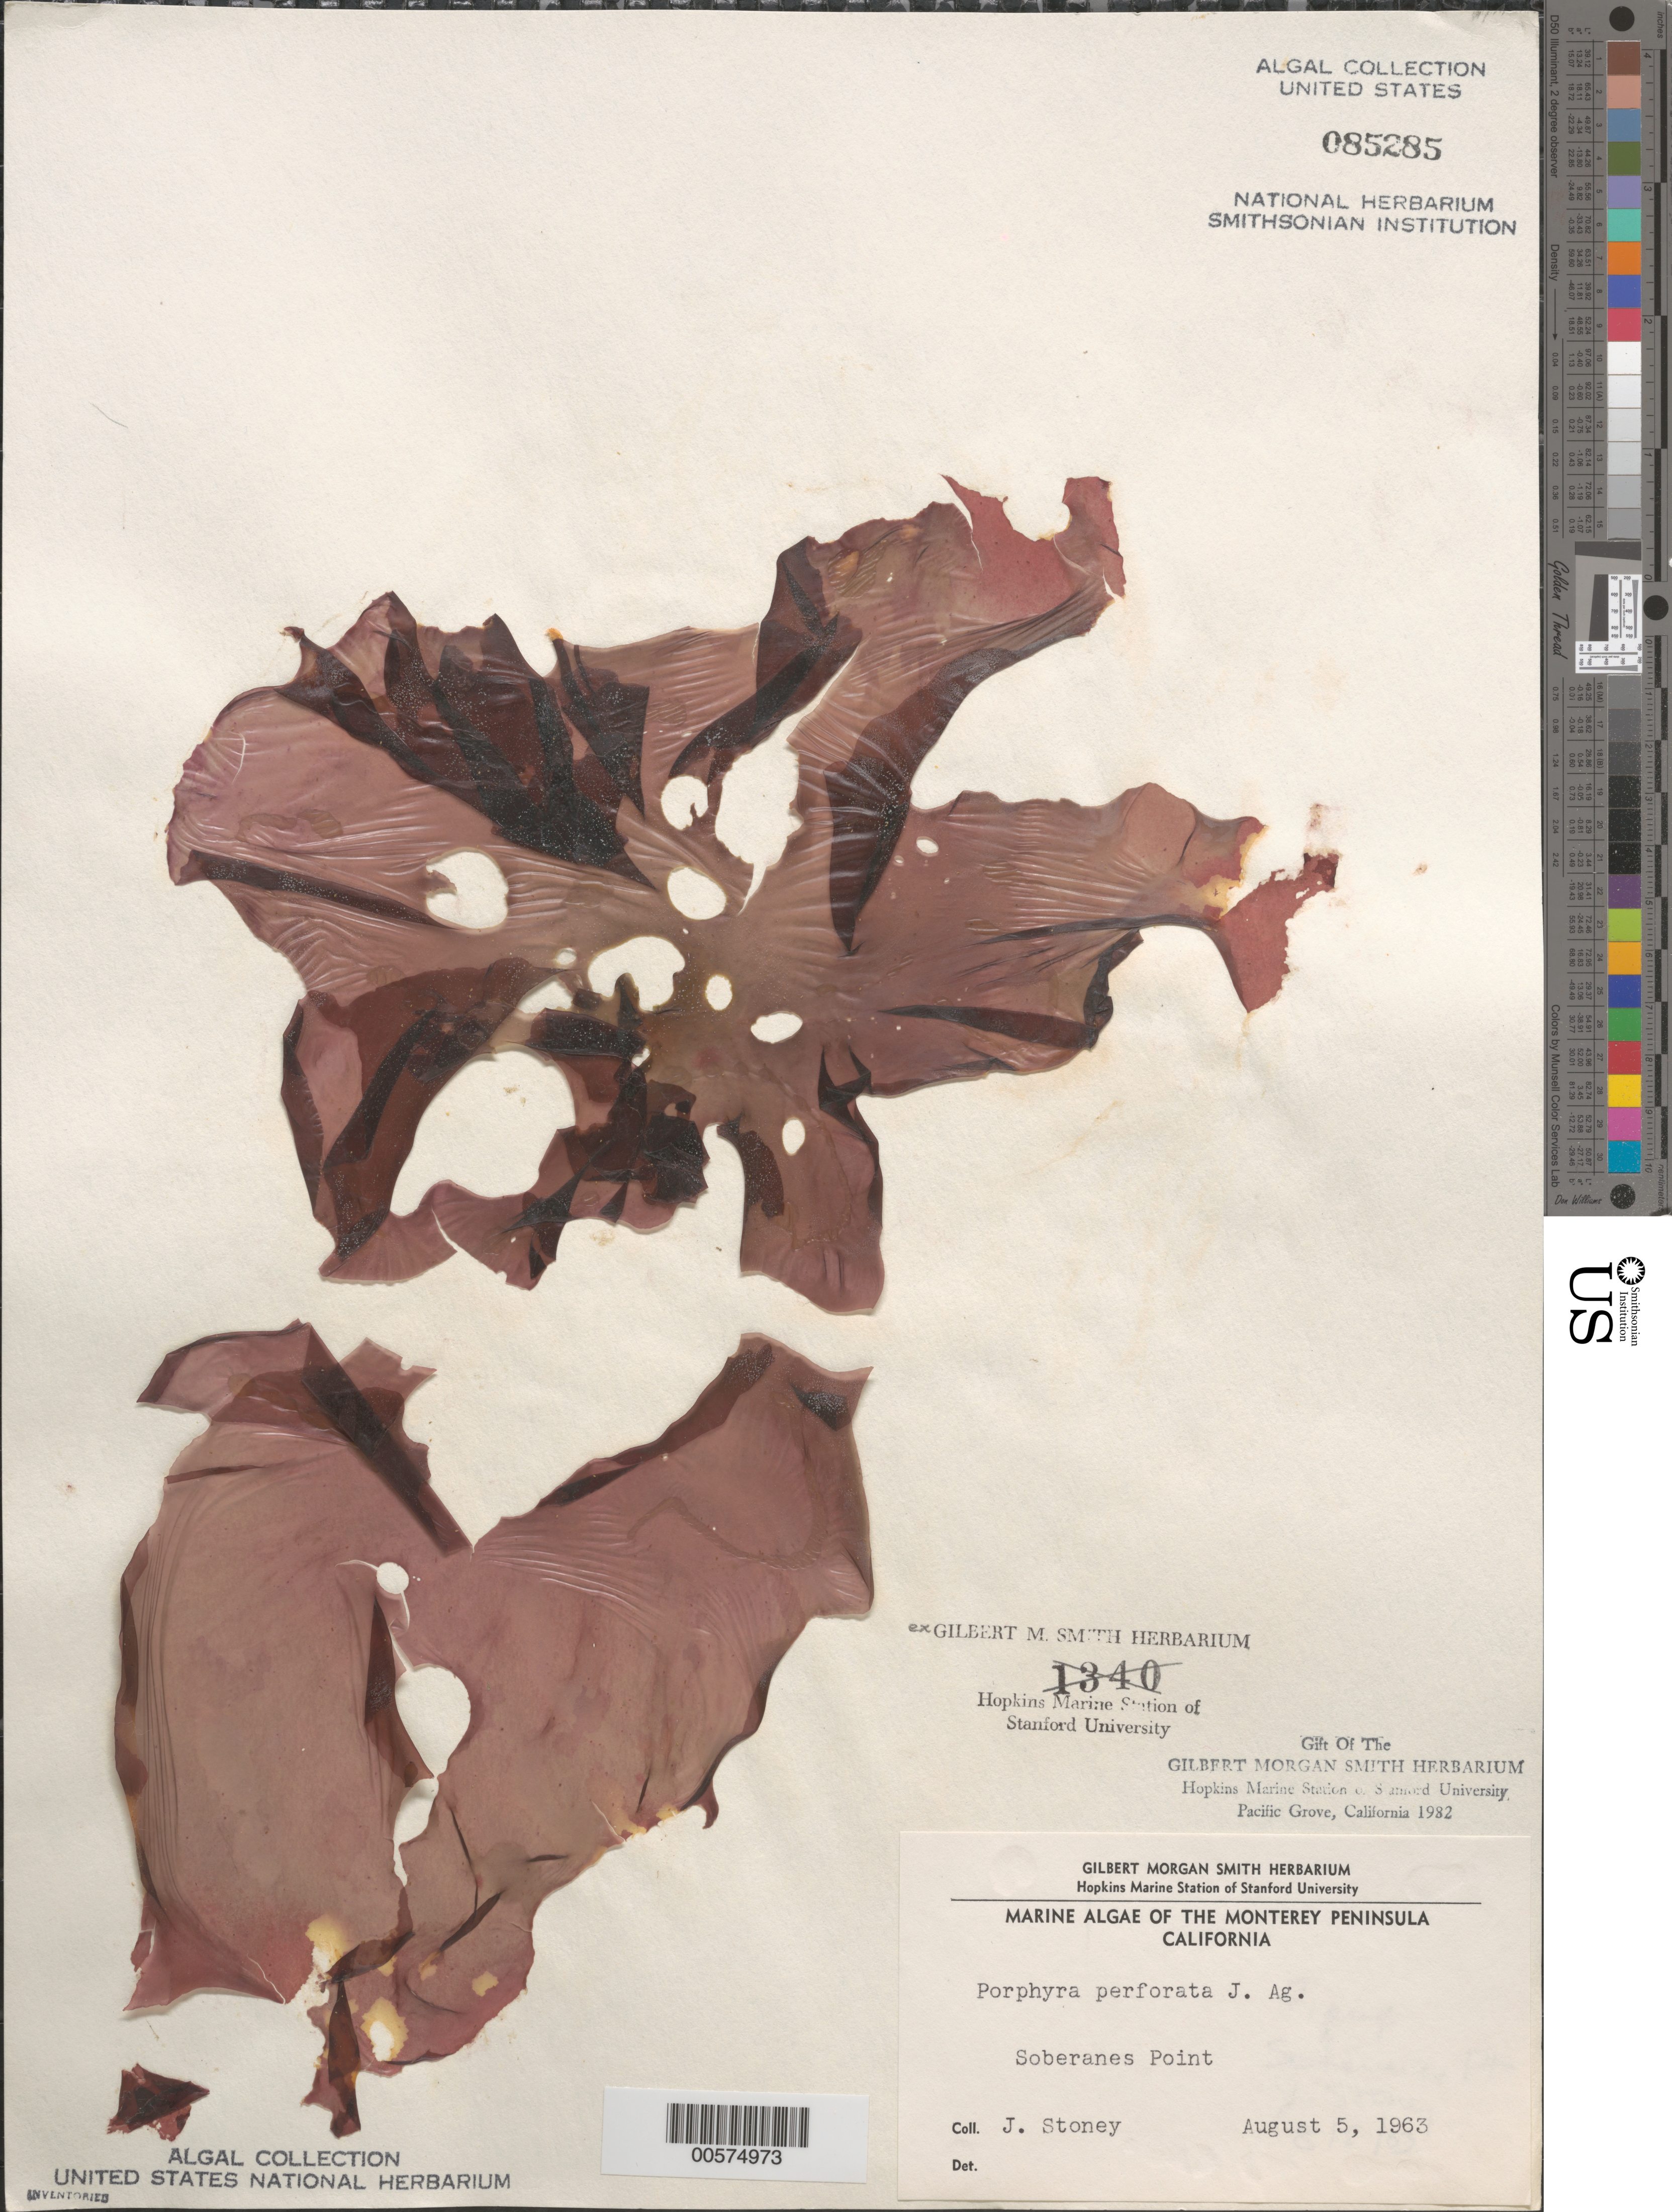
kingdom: Plantae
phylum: Rhodophyta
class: Bangiophyceae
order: Bangiales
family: Bangiaceae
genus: Pyropia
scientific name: Pyropia perforata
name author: (J. Agardh) S.C. Lindstrom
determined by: Algae name updating Project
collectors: J. Stoney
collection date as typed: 05 Aug 1963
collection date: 1963-08-05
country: United States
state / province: California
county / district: Monterey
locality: Soberanes Point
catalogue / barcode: US 85285